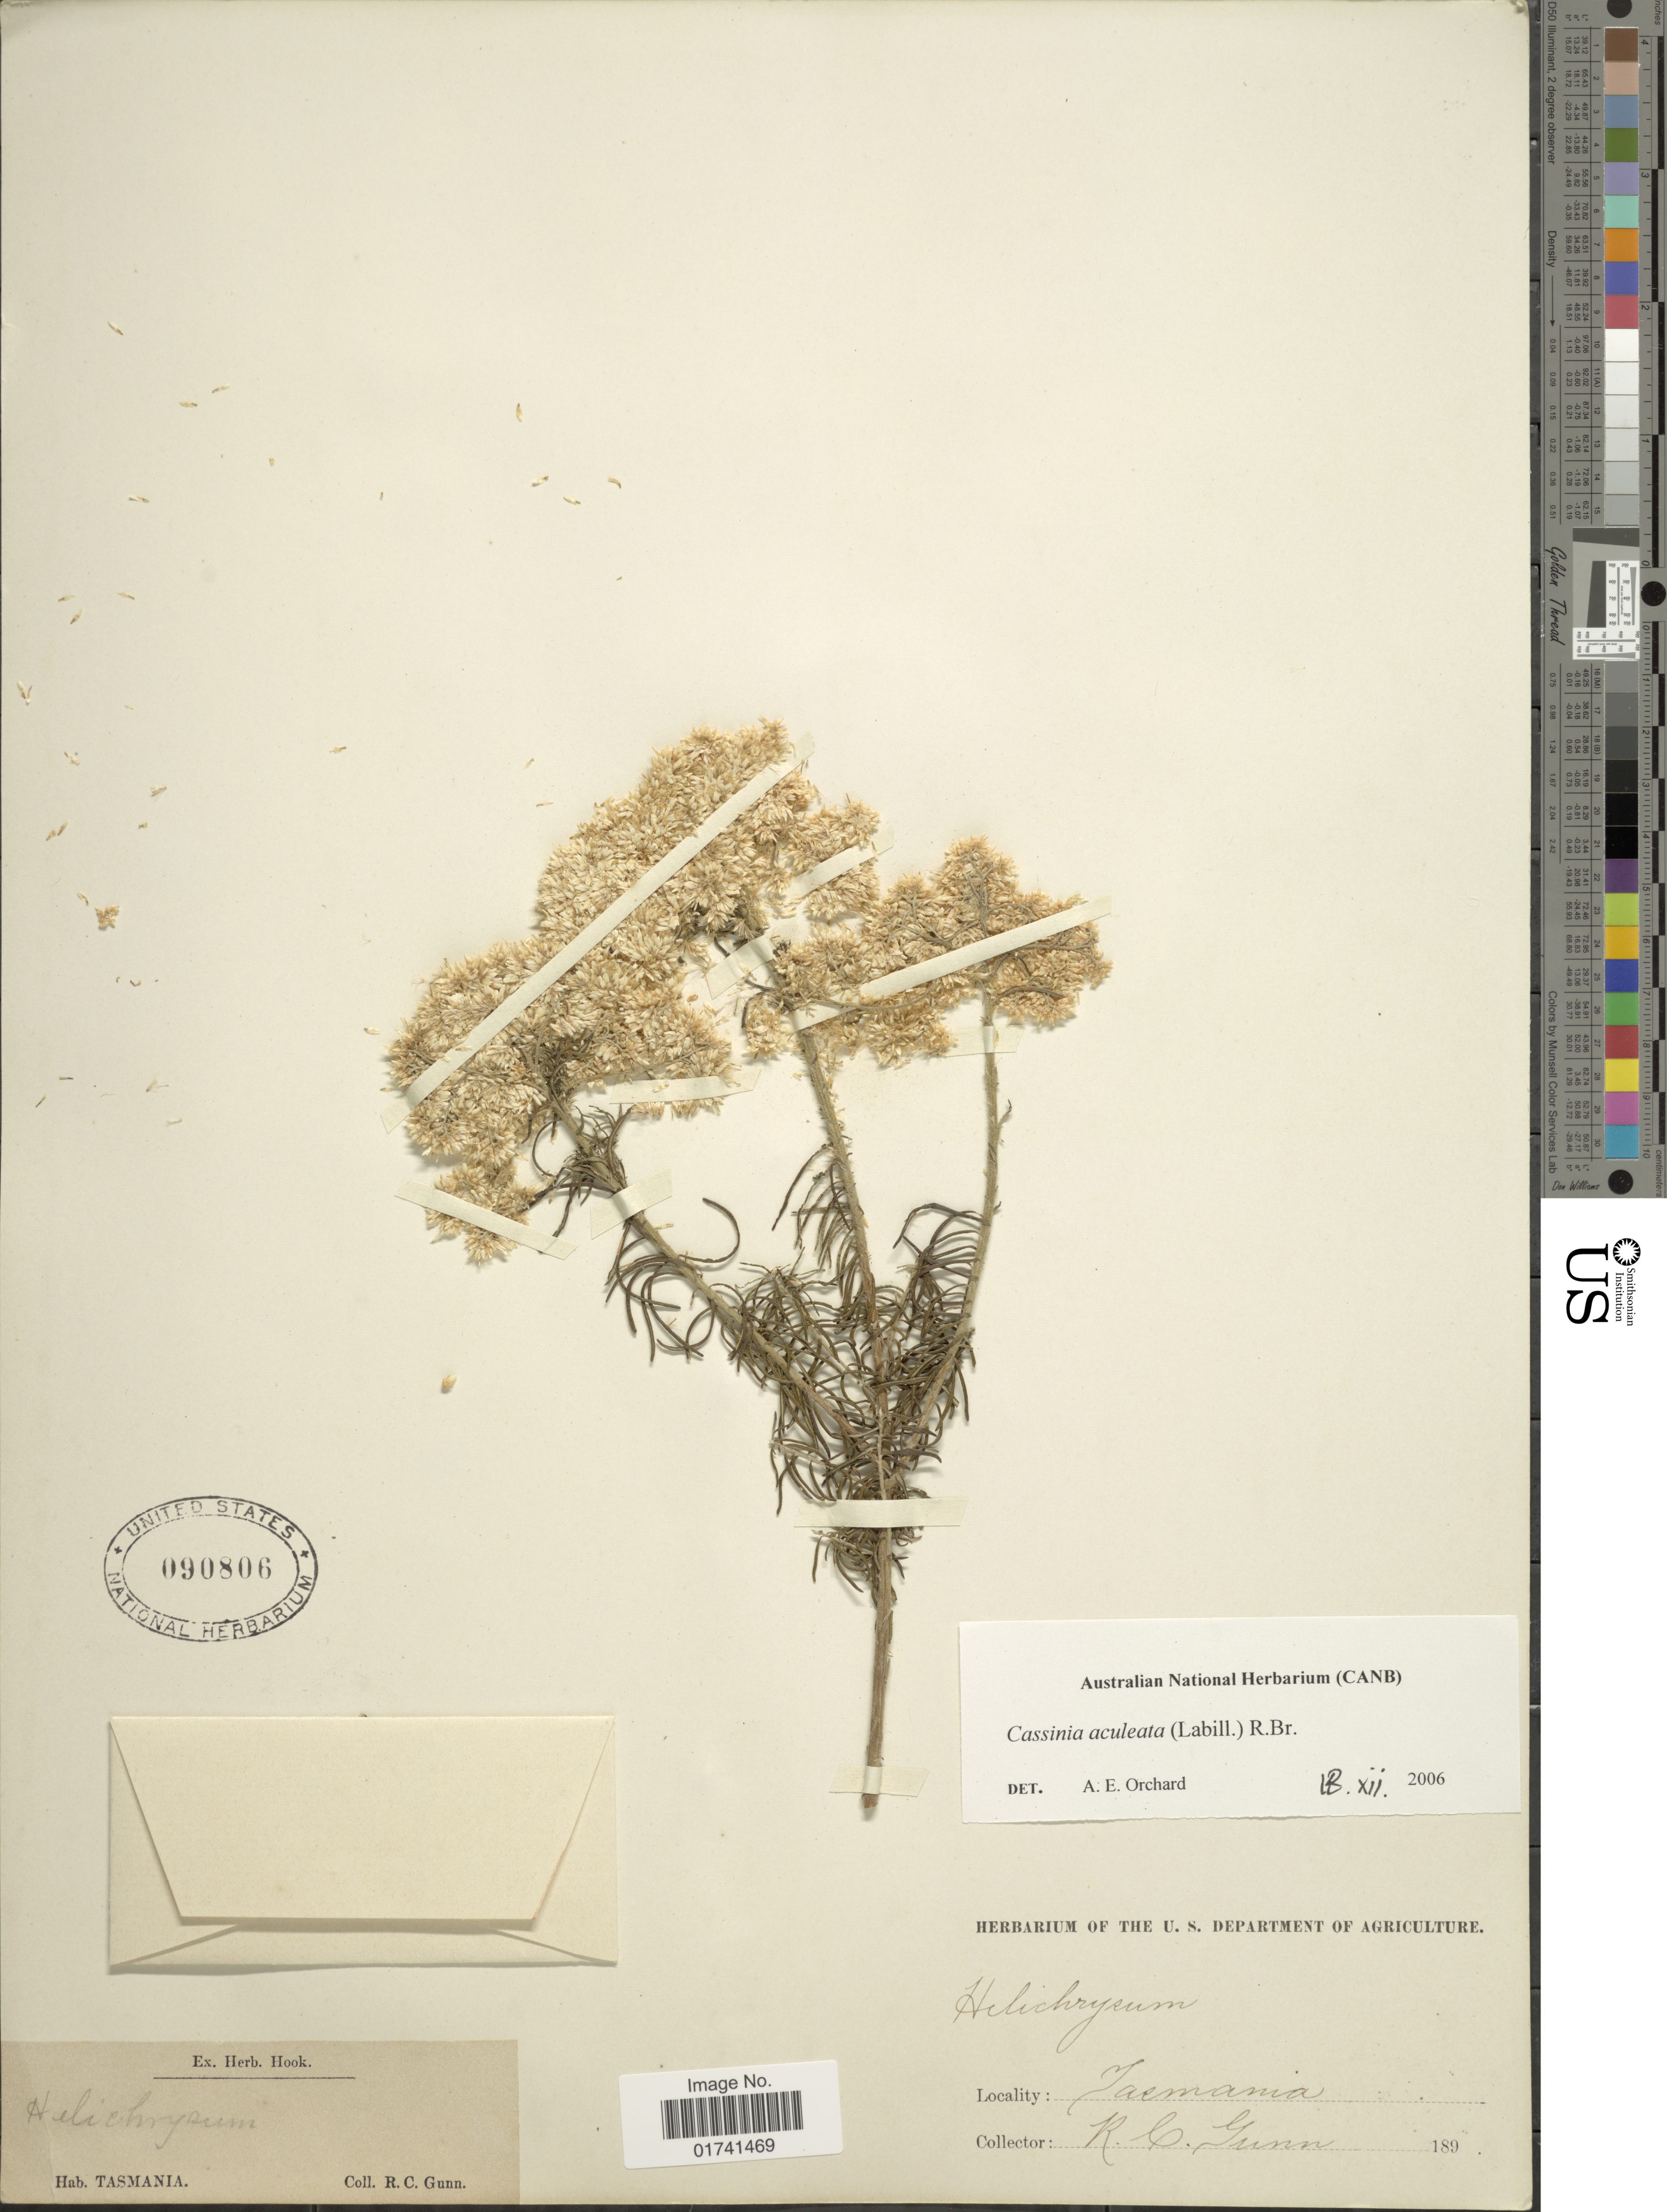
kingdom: Plantae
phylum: Tracheophyta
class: Magnoliopsida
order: Asterales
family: Asteraceae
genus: Cassinia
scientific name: Cassinia aculeata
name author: (Labill.) R. Br.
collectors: R. Gunn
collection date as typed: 189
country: Australia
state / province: Tasmania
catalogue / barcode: US 90806